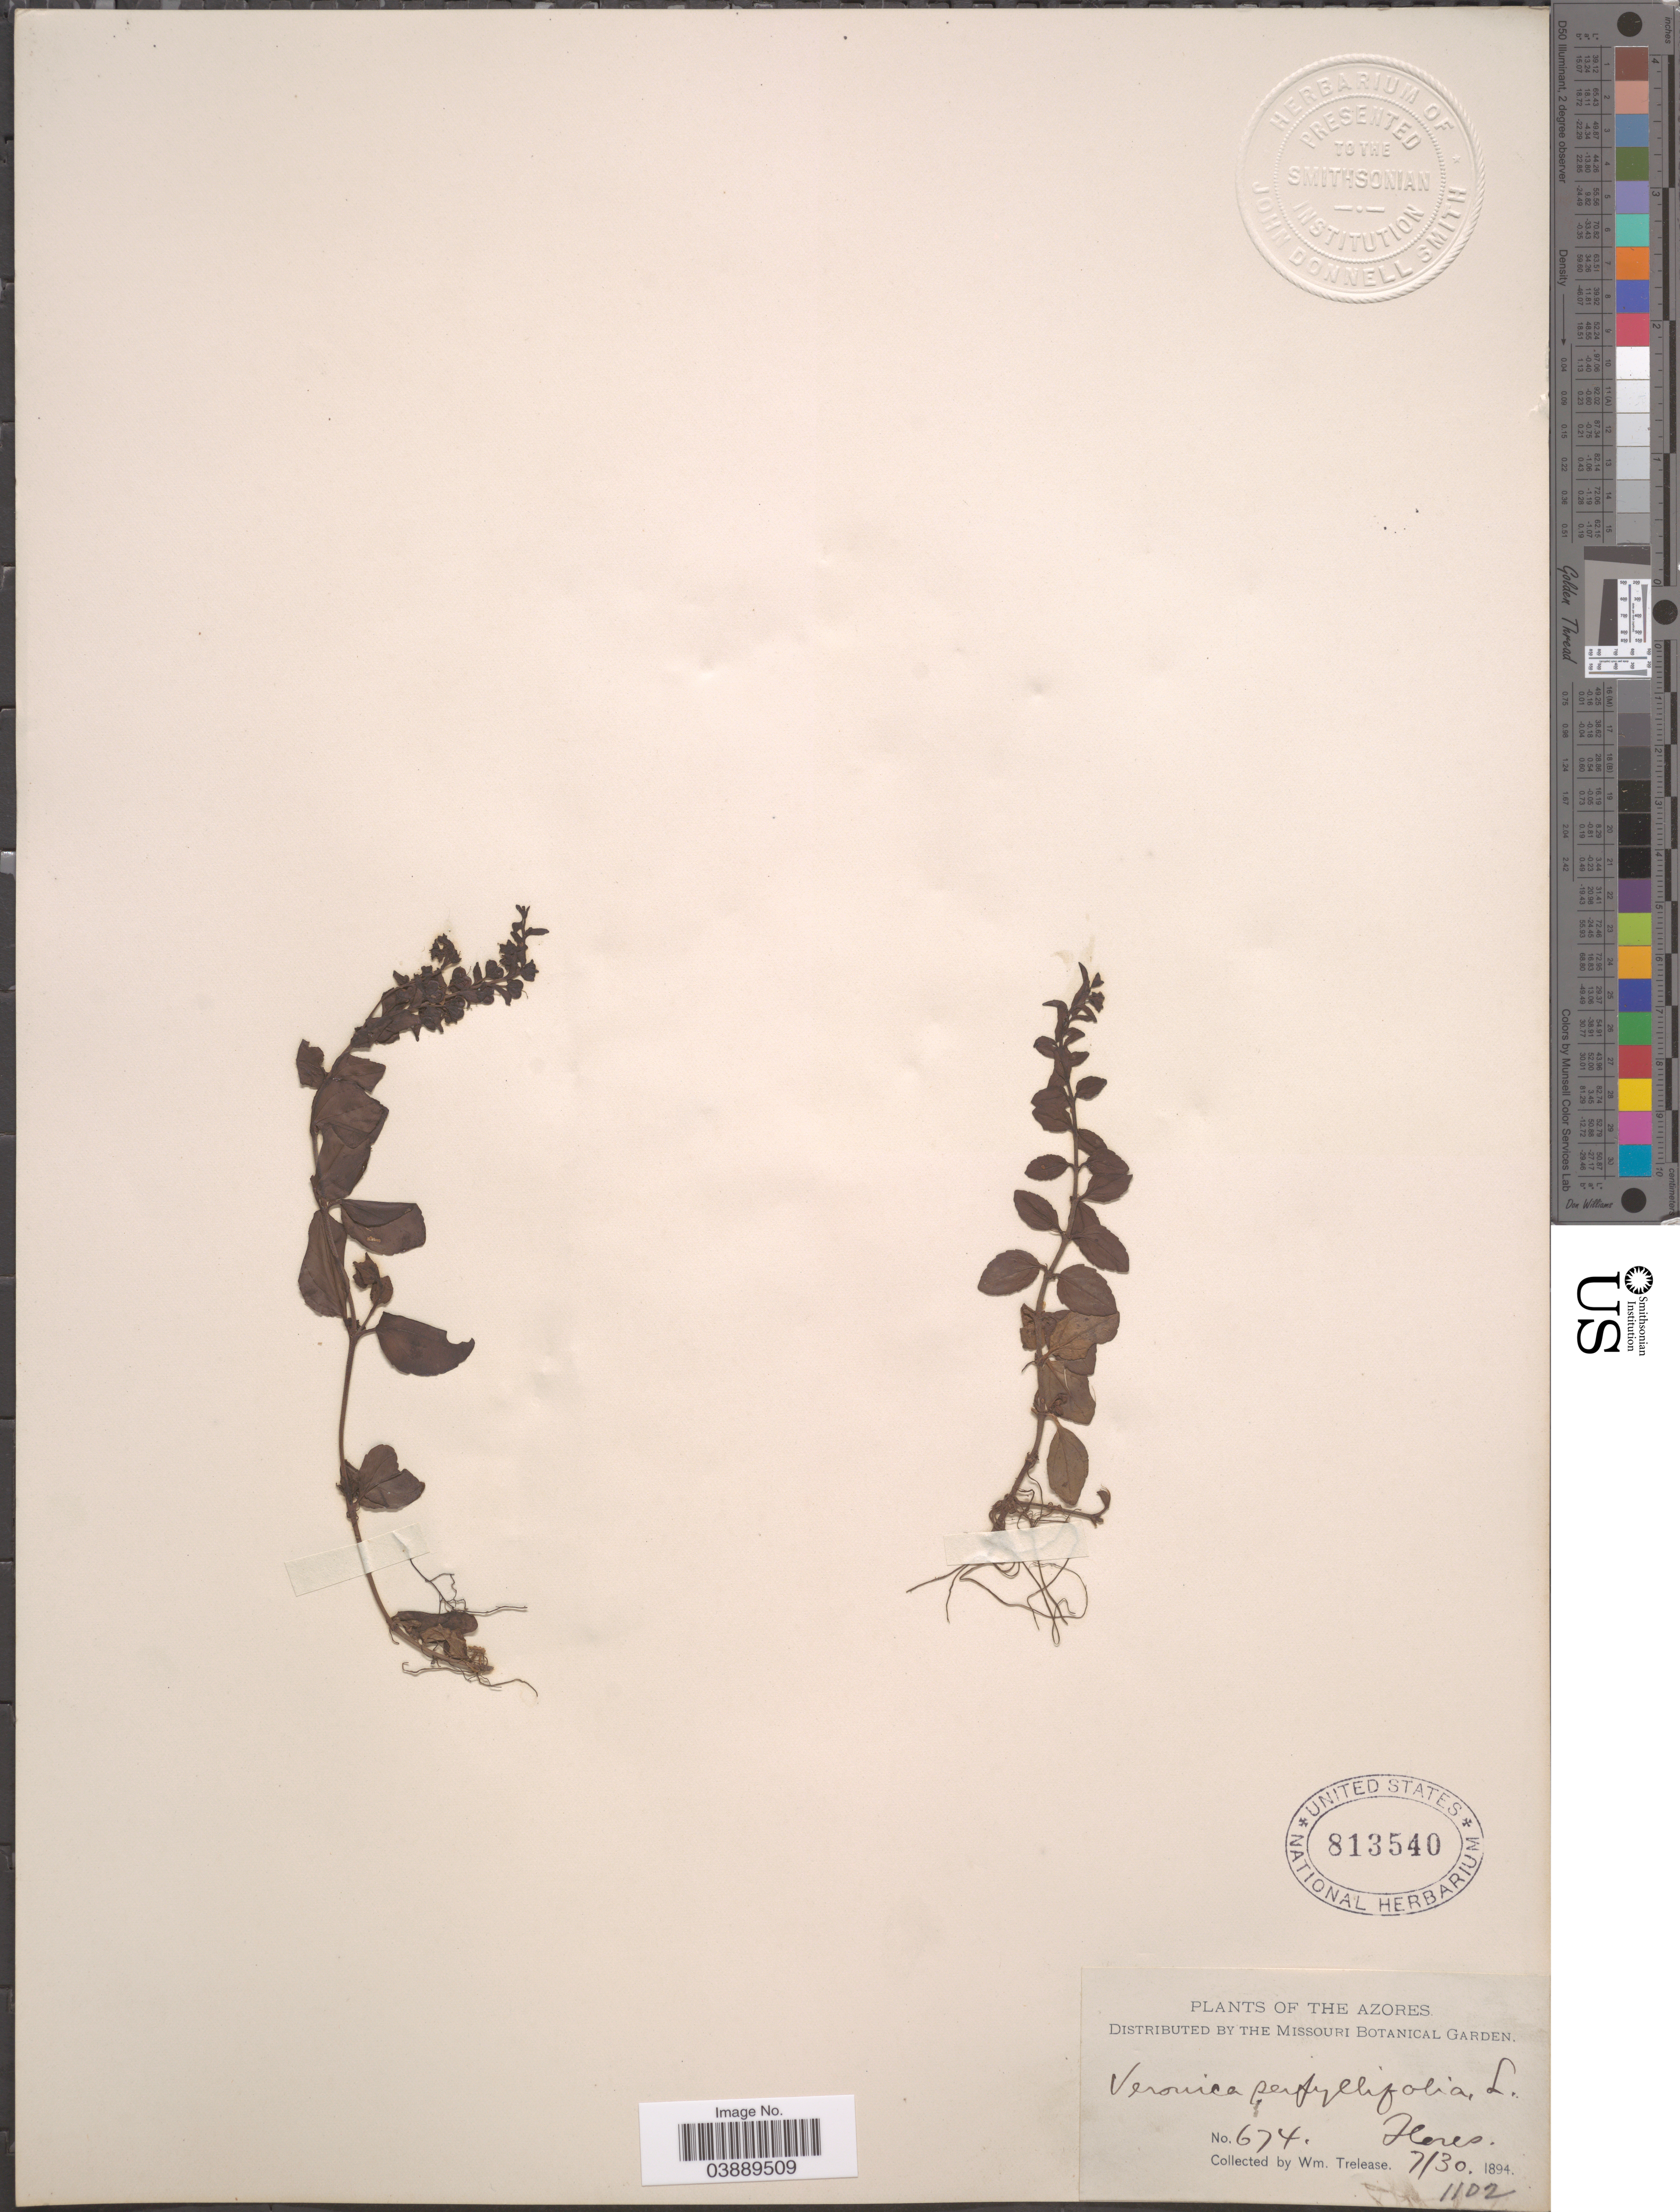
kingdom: Plantae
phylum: Tracheophyta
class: Magnoliopsida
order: Lamiales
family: Plantaginaceae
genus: Veronica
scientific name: Veronica serpyllifolia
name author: L.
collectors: W. Trelease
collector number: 674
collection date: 1894-07-30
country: Portugal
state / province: Azores (Aut. Reg.)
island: Flores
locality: Flores.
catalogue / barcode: US 813540